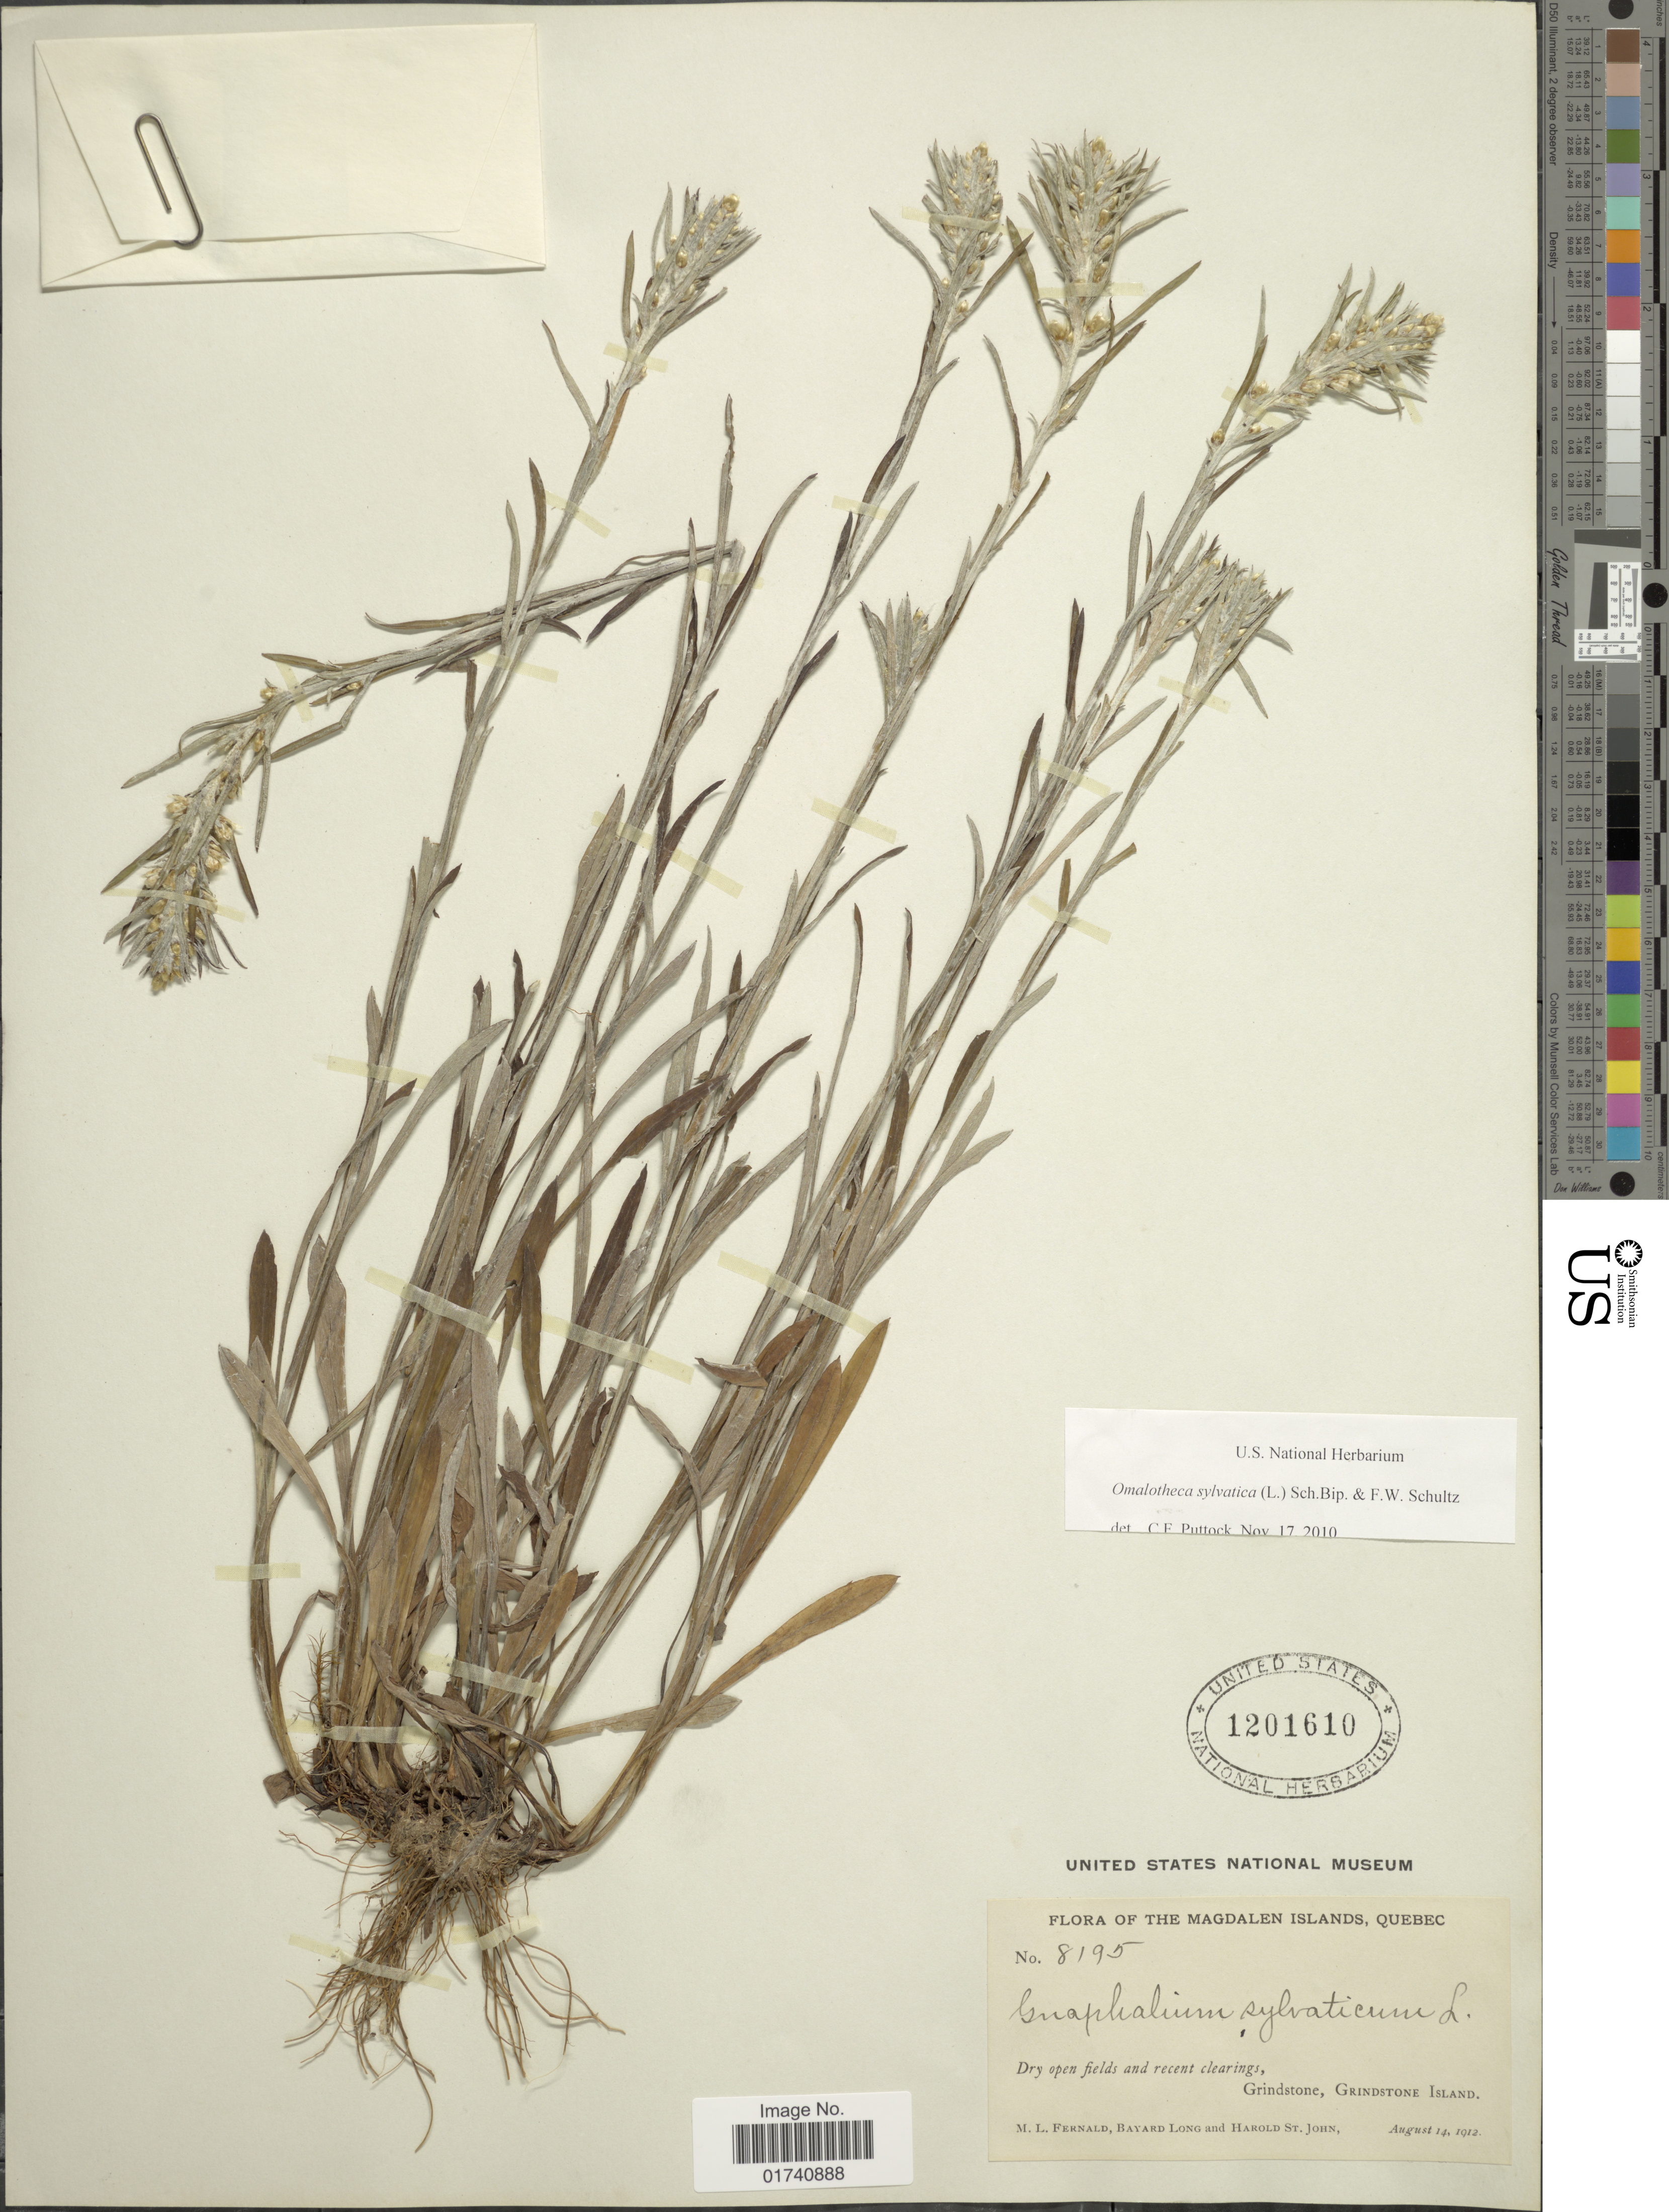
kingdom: Plantae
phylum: Tracheophyta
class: Magnoliopsida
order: Asterales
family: Asteraceae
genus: Omalotheca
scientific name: Omalotheca sylvatica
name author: (L.) Sch. Bip. & F.W. Schultz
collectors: M. L. Fernald, B. Long & H. St. John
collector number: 8195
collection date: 1912-08-14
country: Canada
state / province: Quebec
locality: The Magdalen Islands. Grindstone, Grindstone Island.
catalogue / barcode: US 1201610